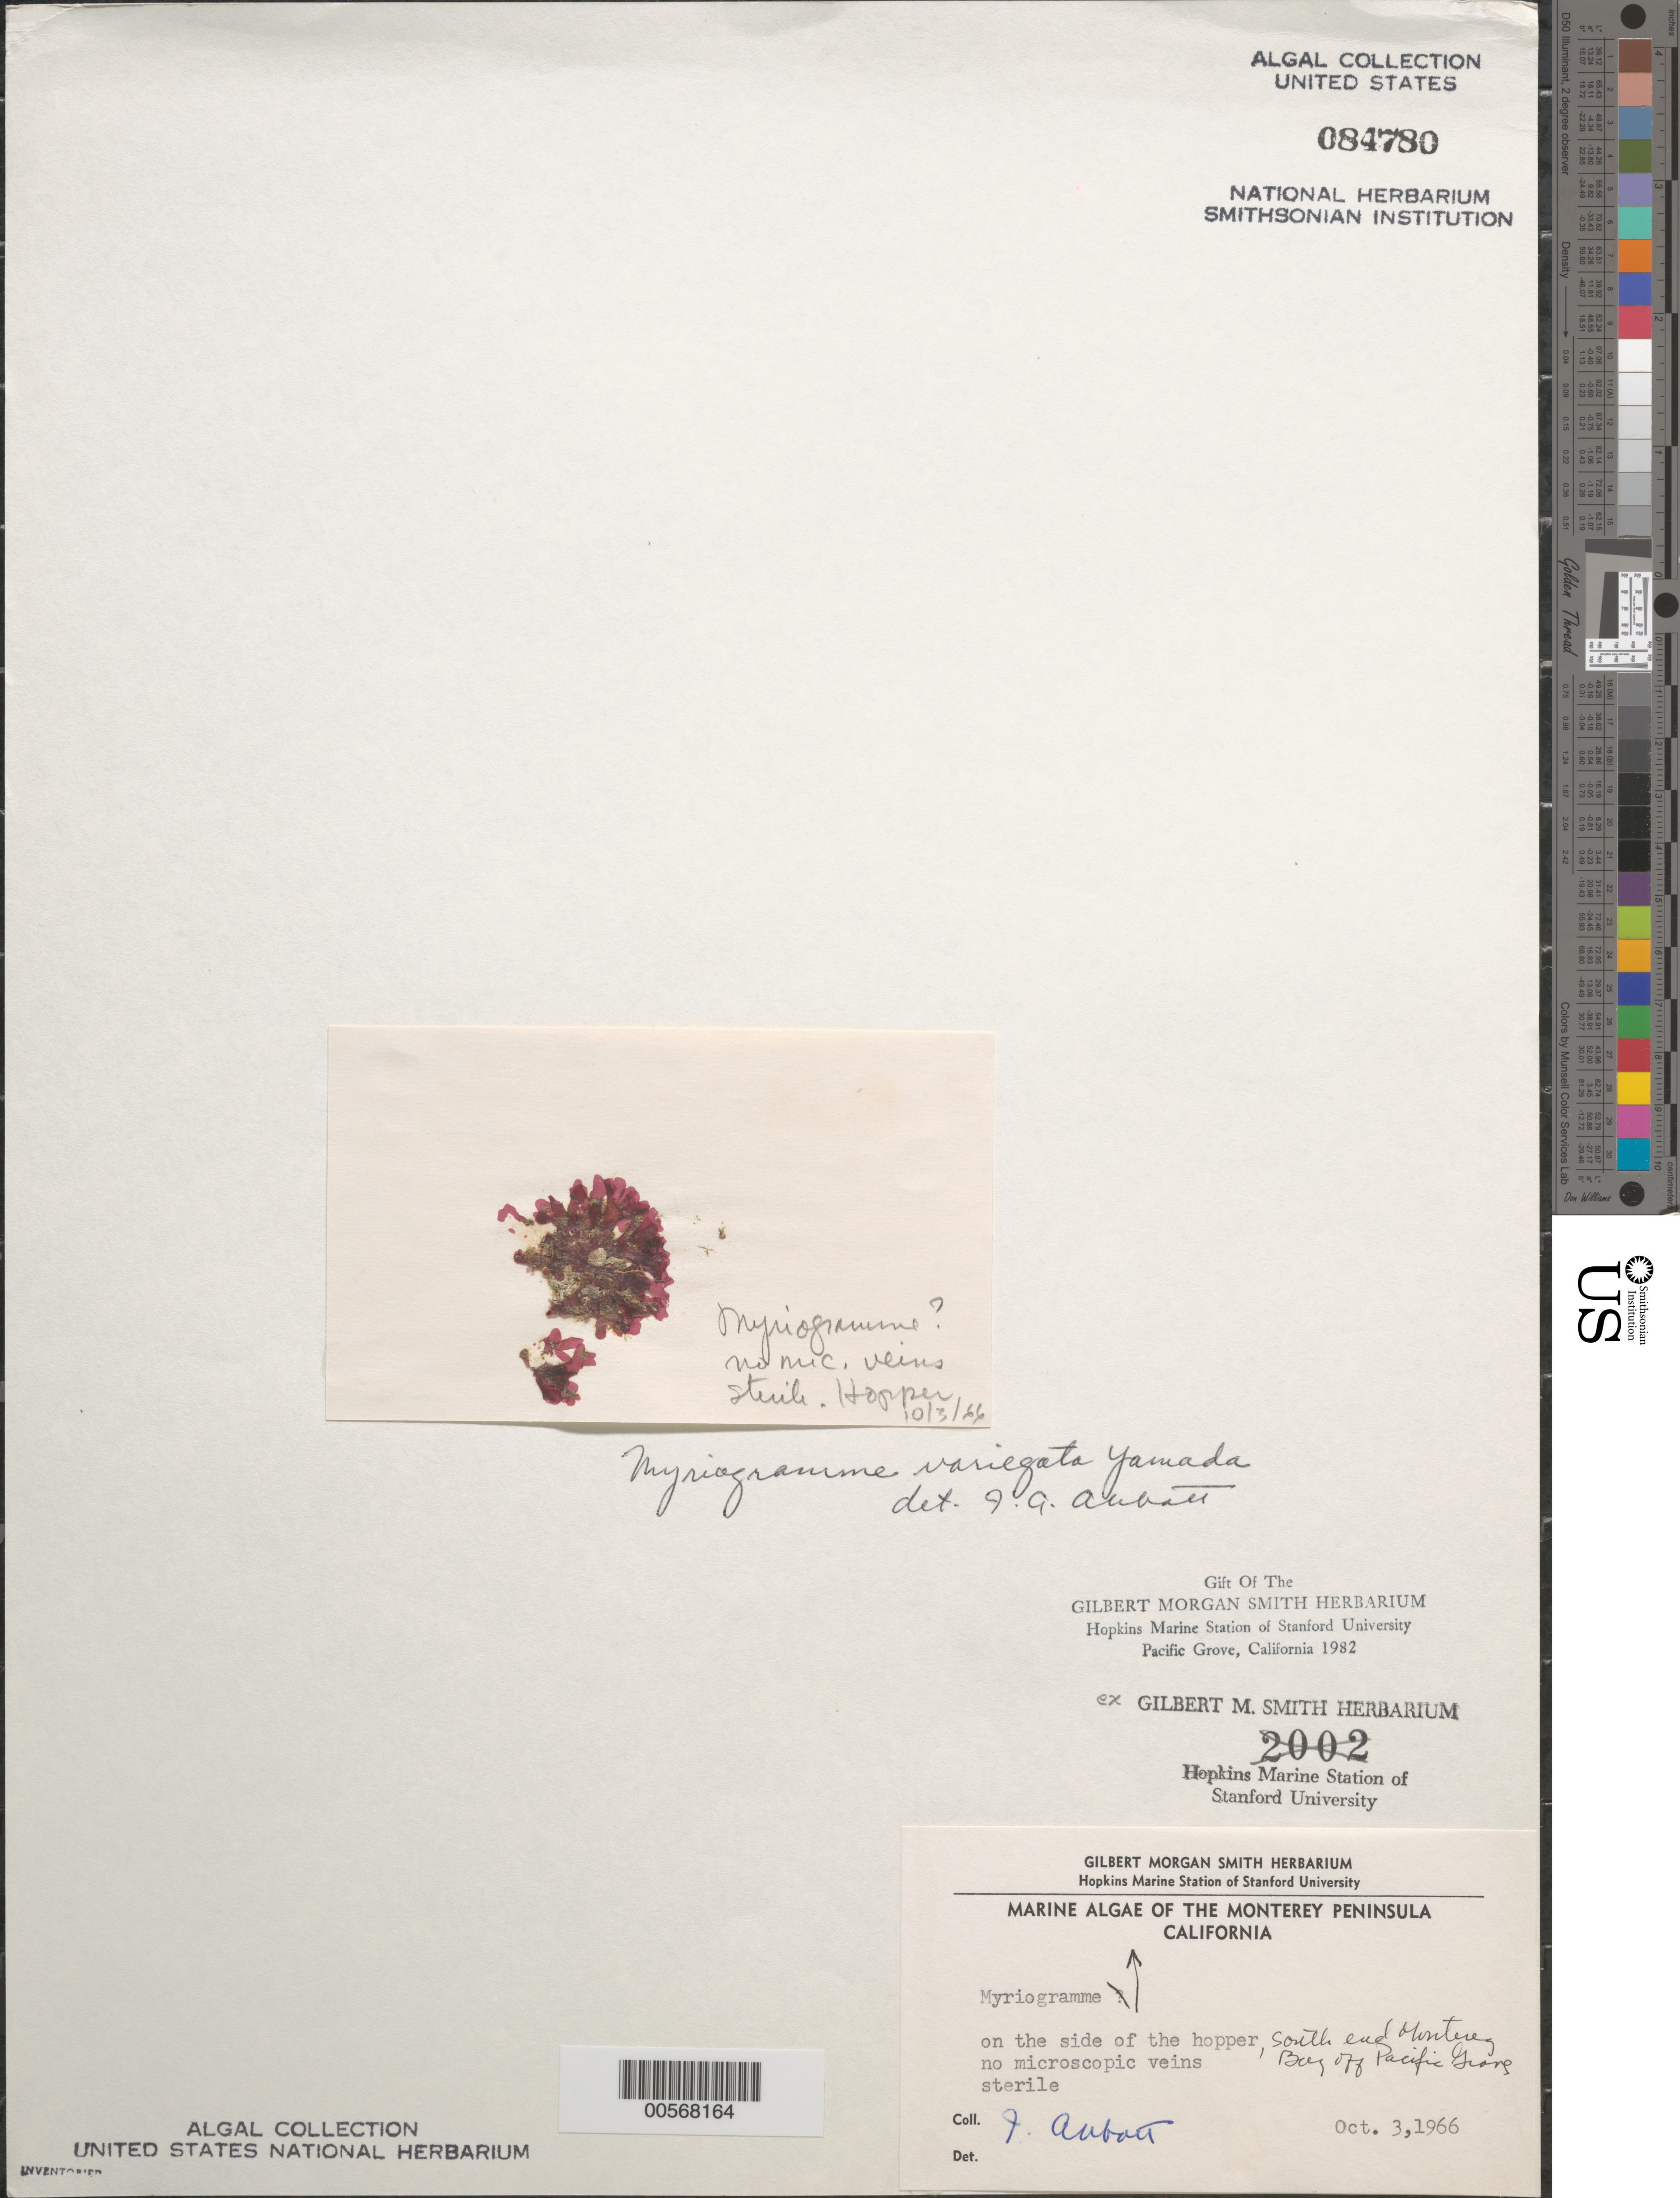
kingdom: Plantae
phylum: Rhodophyta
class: Florideophyceae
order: Ceramiales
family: Delesseriaceae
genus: Myriogramme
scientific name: Myriogramme variegata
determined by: Abbott, Isabella A.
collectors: I. A. Abbott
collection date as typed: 03 Oct 1966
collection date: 1966-10-03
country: United States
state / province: California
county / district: Monterey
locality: Monterey Bay, off Pacific Grove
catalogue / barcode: US 84780